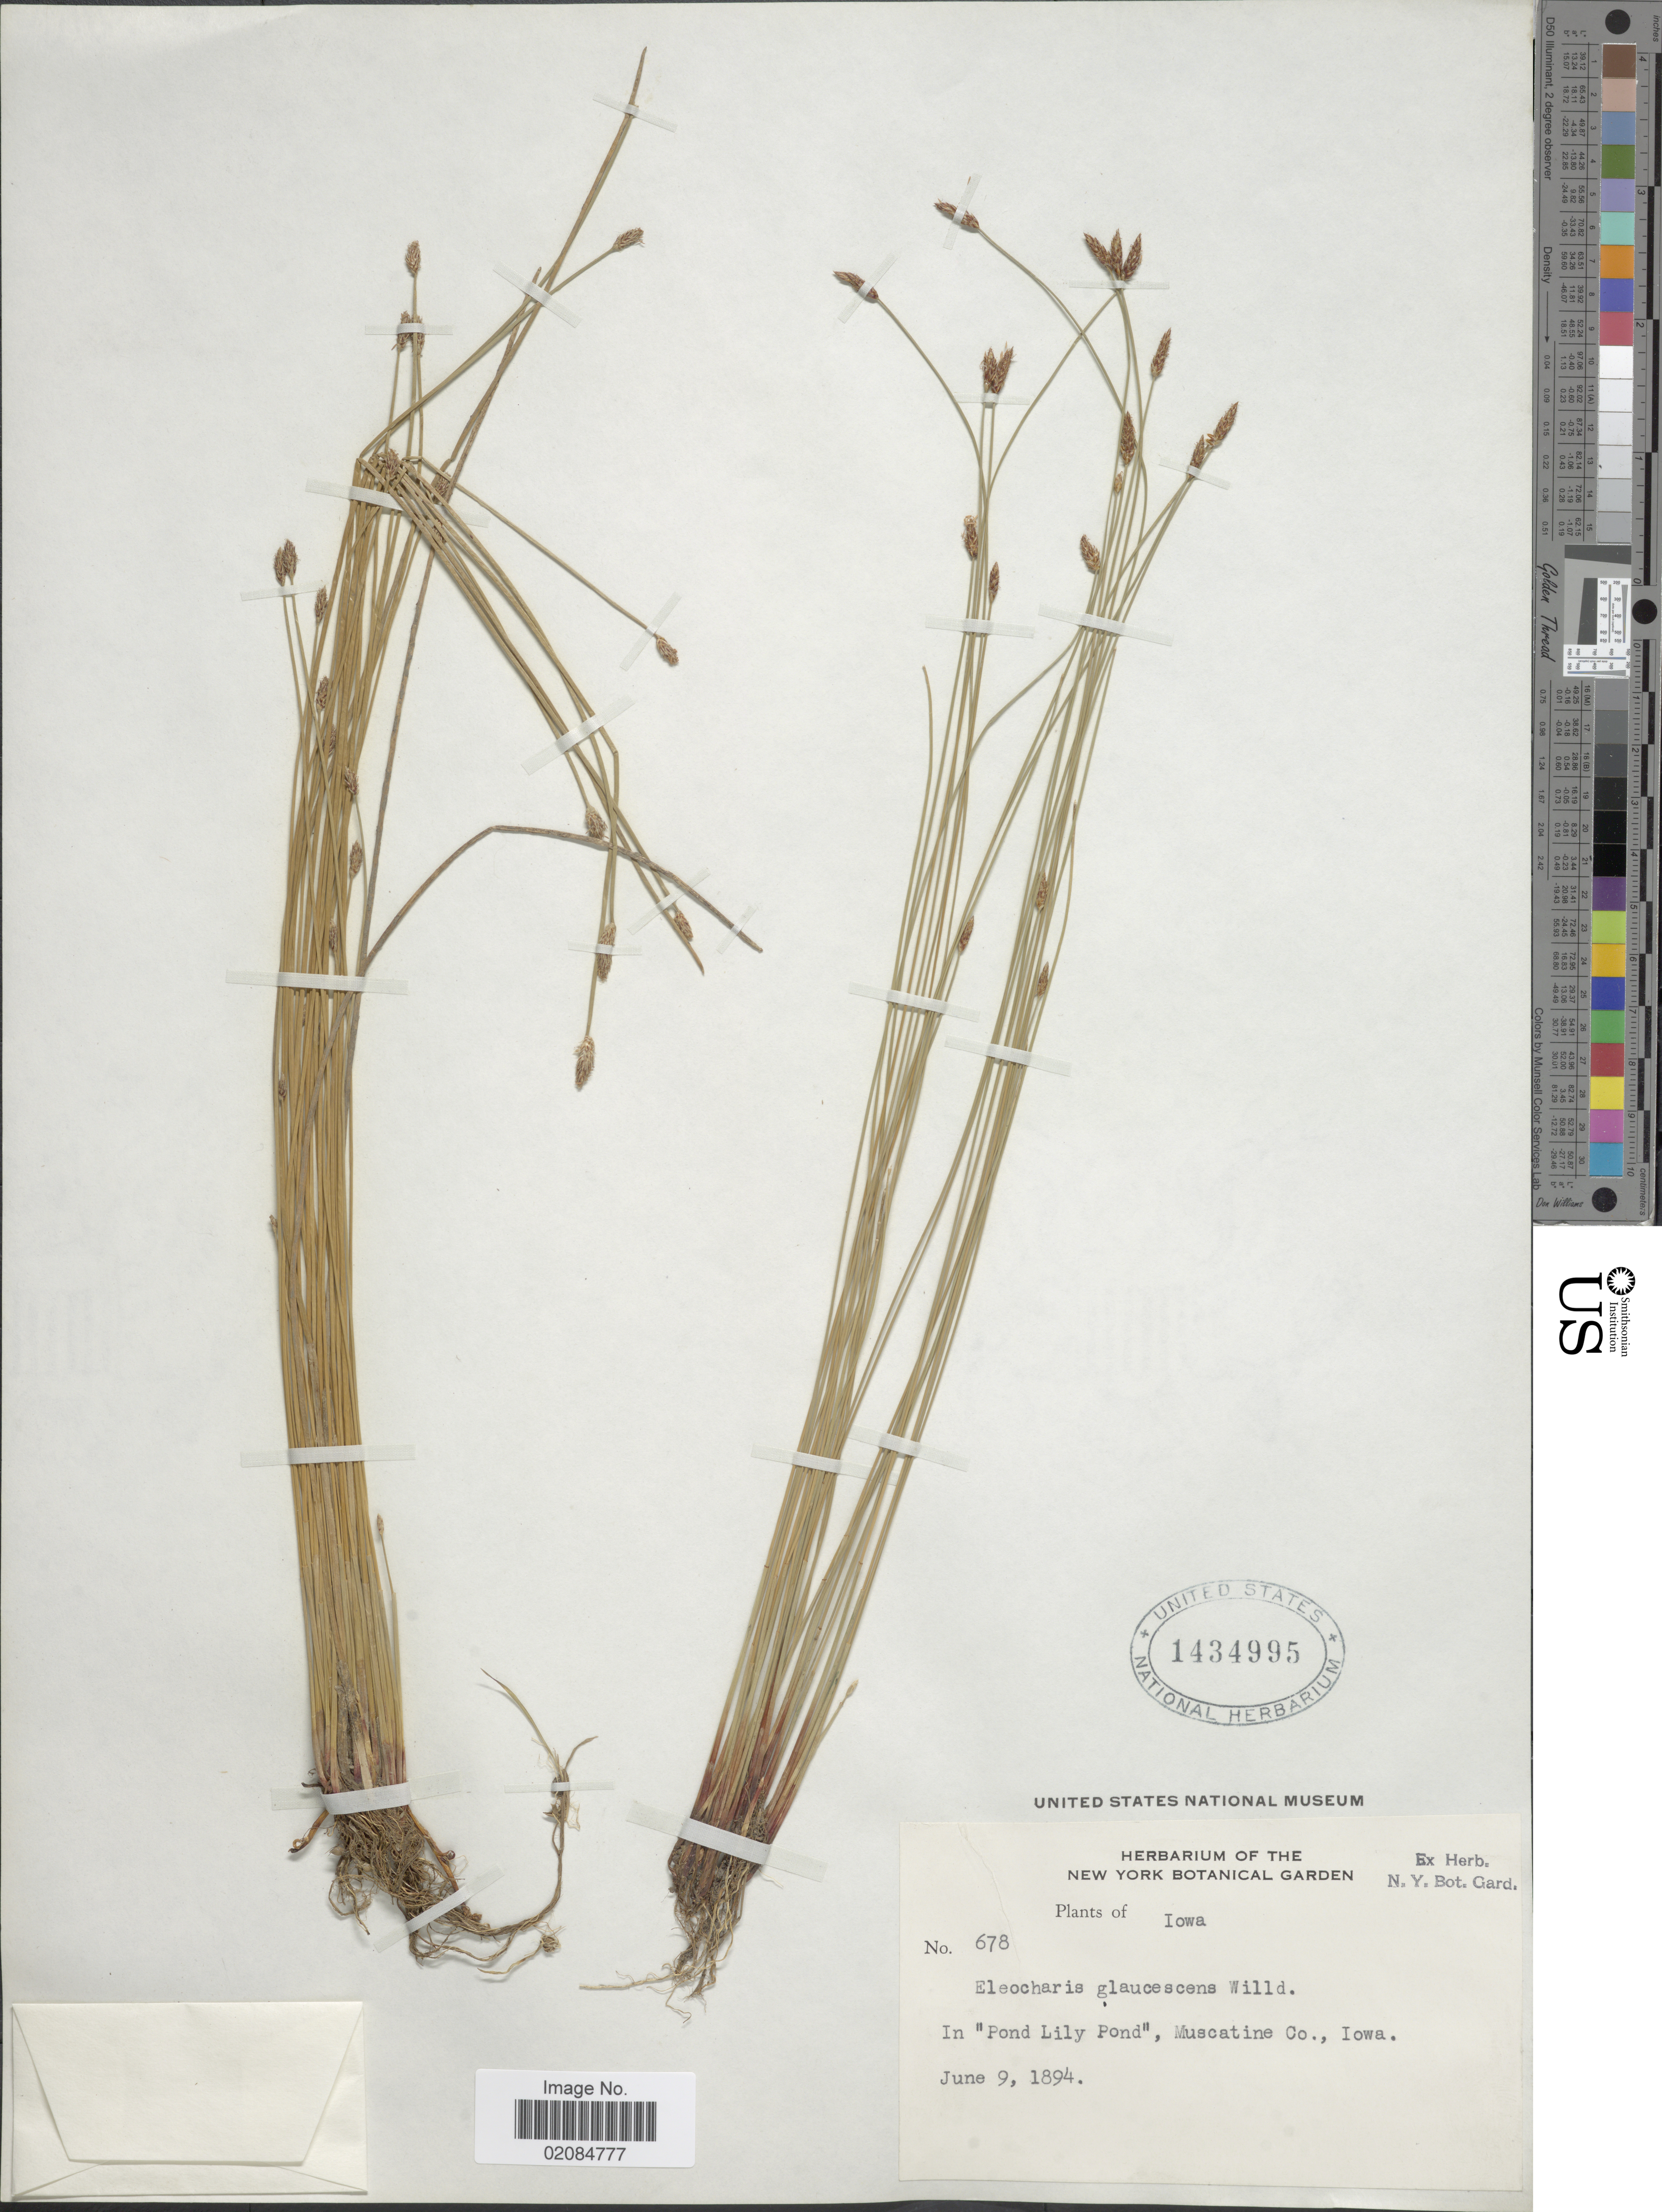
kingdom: Plantae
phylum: Tracheophyta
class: Liliopsida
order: Poales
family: Cyperaceae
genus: Eleocharis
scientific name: Eleocharis palustris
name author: (L.) Roem. & Schult.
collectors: New York Botanical Garden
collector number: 678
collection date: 1894-06-09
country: United States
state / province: Iowa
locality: In Pond Lily Pond, Muscatine Co., Iowa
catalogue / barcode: US 1434995